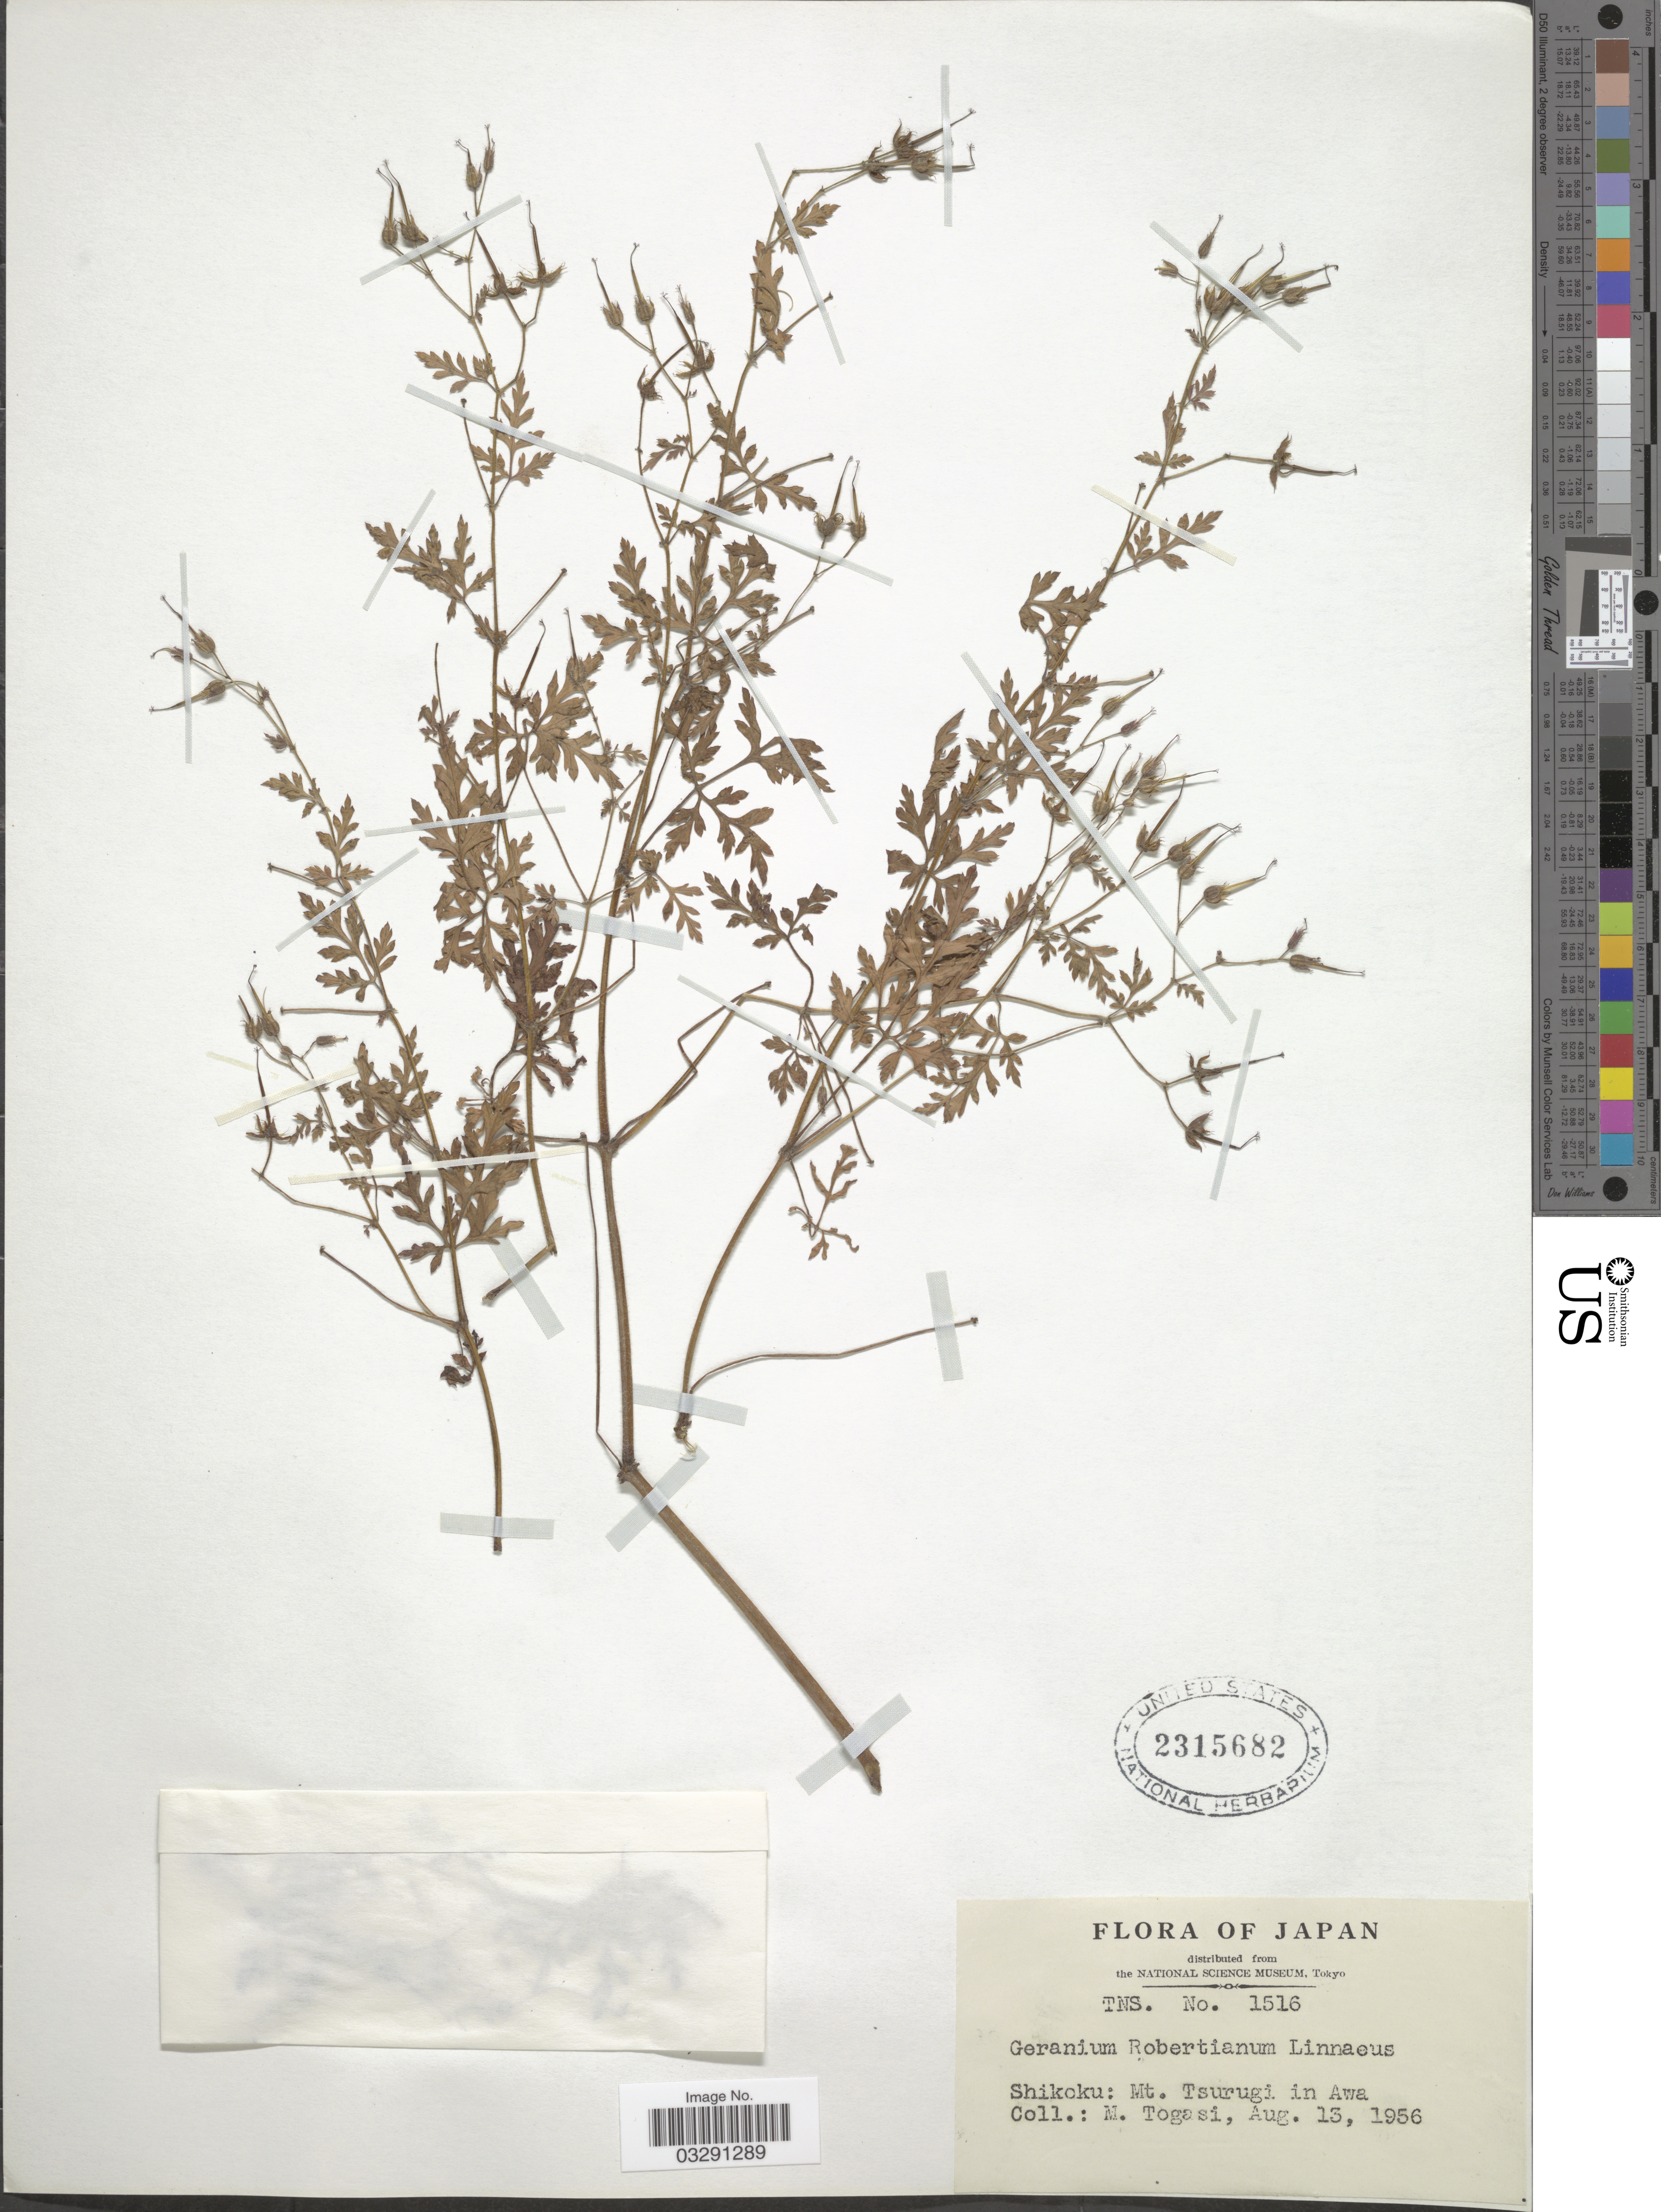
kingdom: Plantae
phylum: Tracheophyta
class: Magnoliopsida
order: Geraniales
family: Geraniaceae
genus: Geranium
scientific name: Geranium robertianum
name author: L.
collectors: M. Togasi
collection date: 1956-08-13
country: Japan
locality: Shikoku: Mt. Tsurungi in Awa.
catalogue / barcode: US 2315682